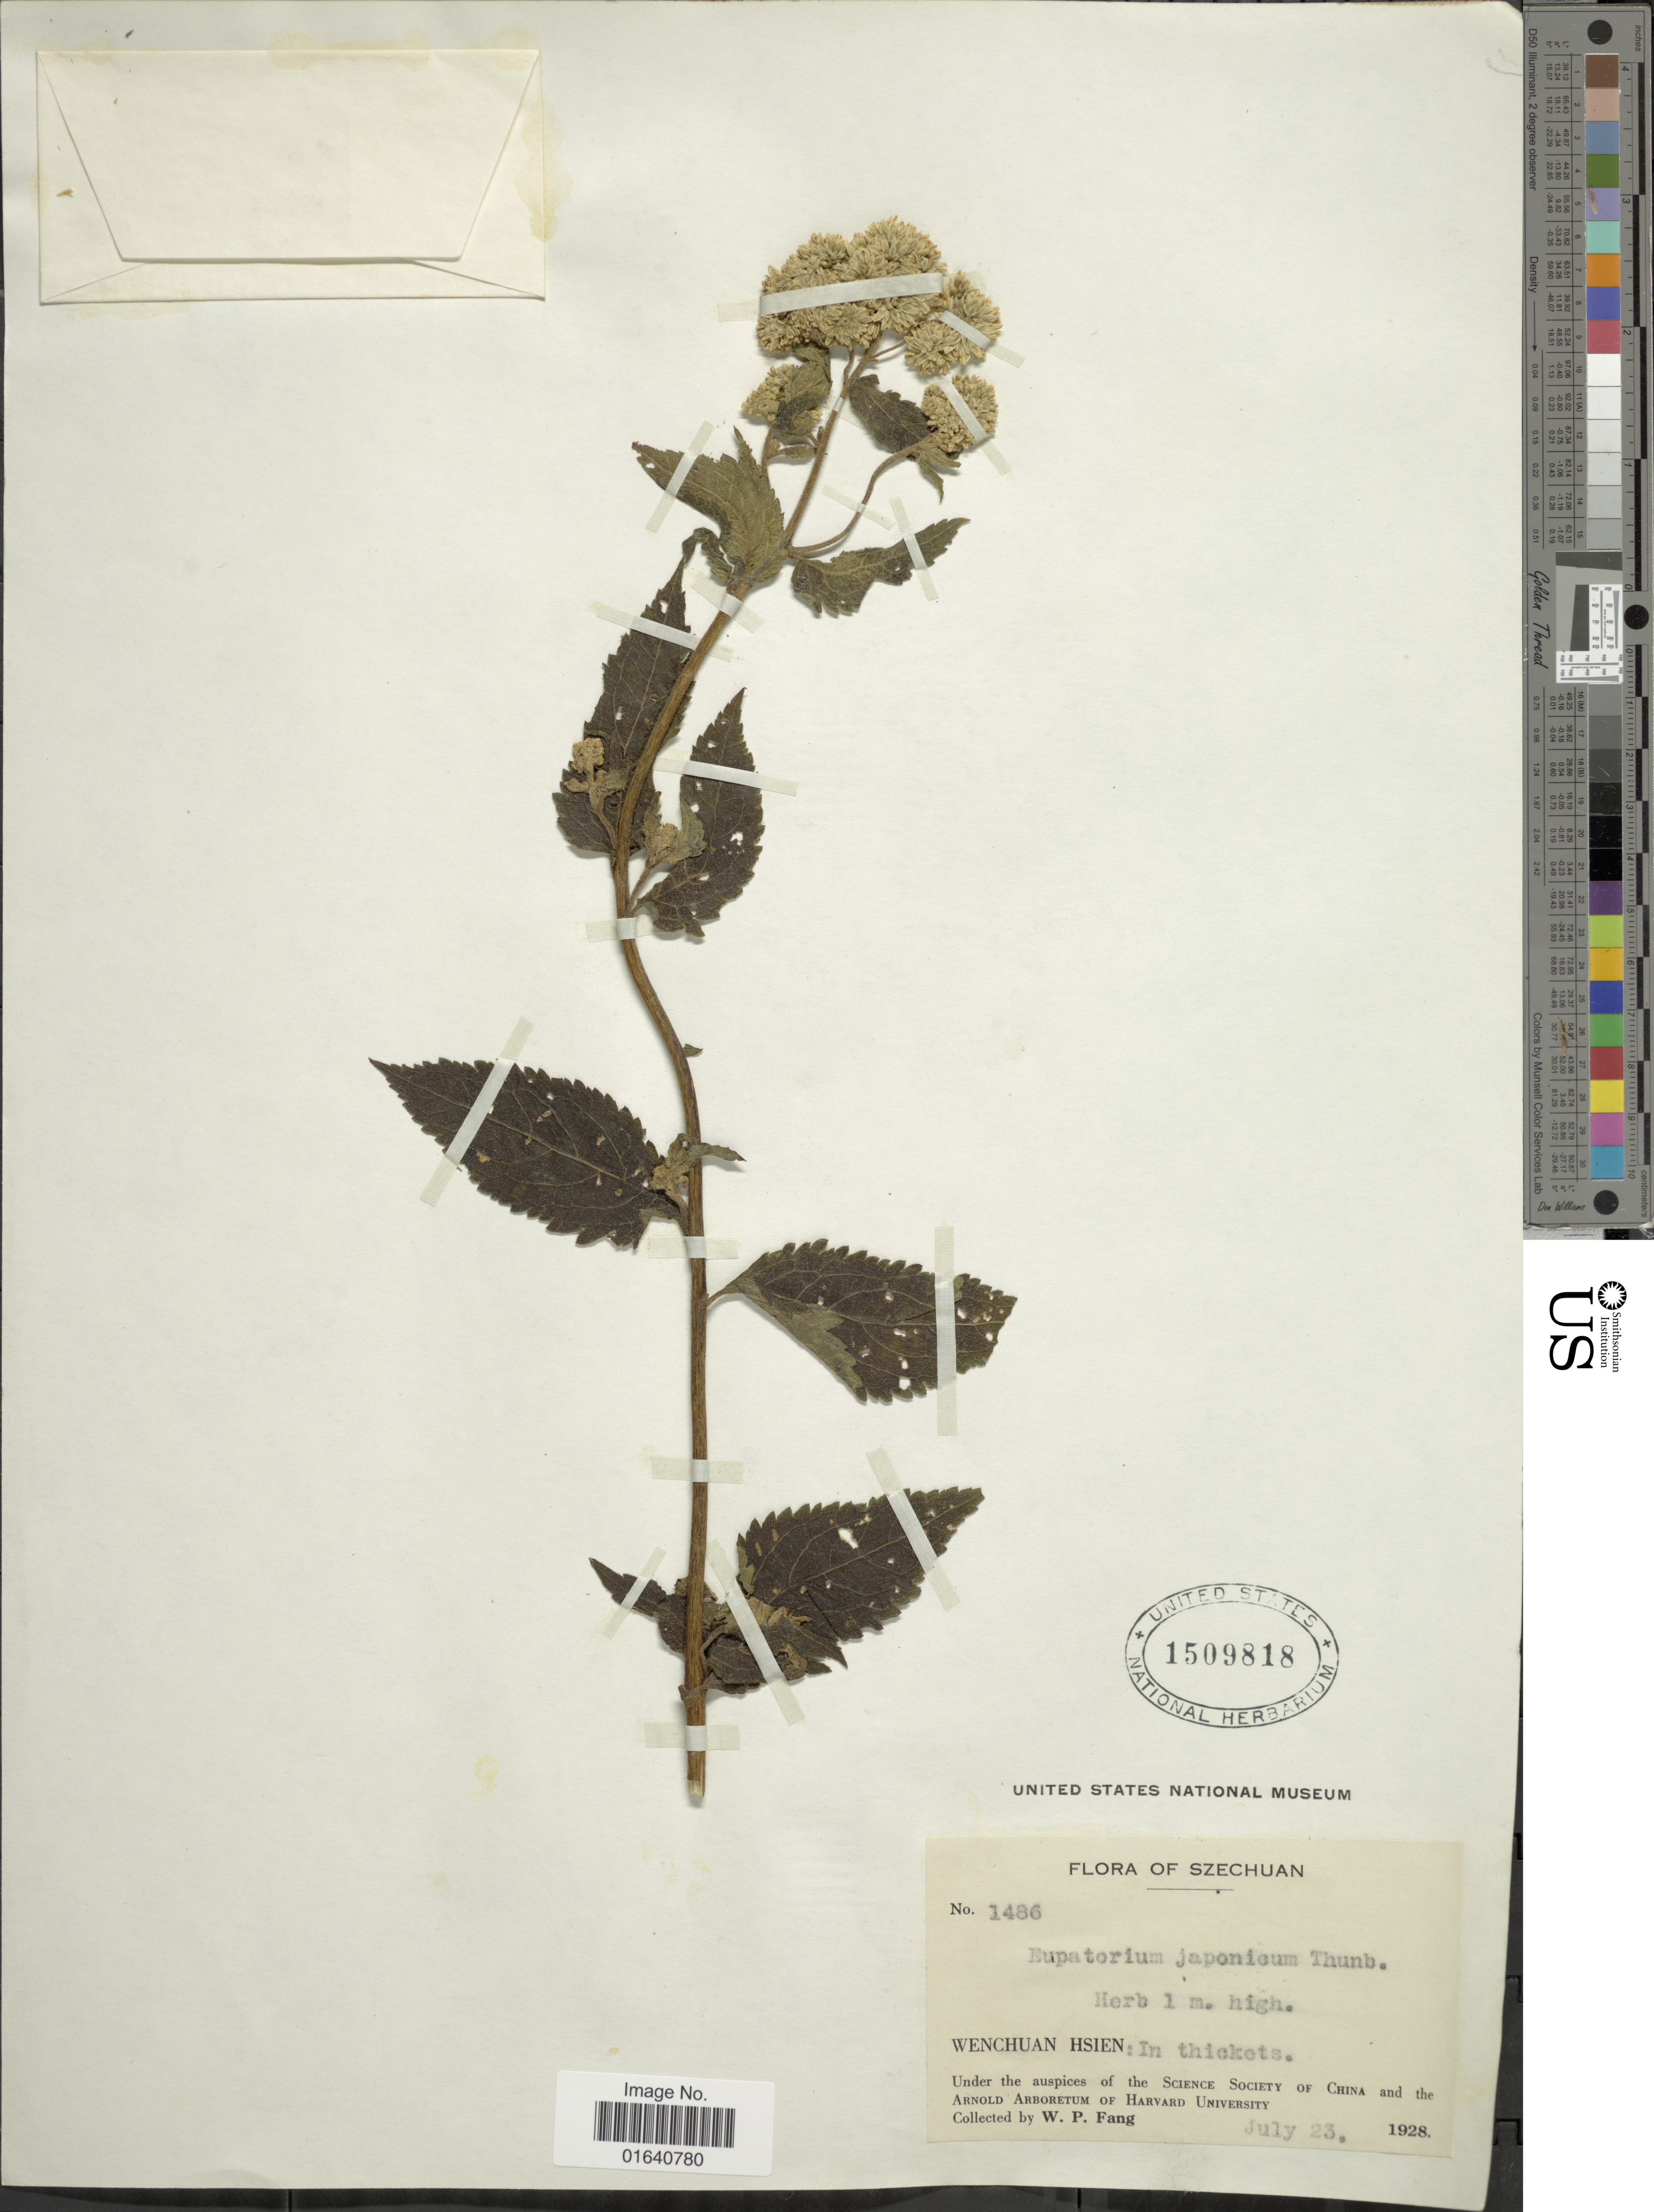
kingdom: Plantae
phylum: Tracheophyta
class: Magnoliopsida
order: Asterales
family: Asteraceae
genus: Eupatorium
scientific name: Eupatorium japonicum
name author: Thunb.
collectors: W. P. Fang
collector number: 1486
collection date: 1928-07-23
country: China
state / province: Sichuan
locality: Szechuan, Wenchuan Hsien: in thickets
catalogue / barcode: US 1509818